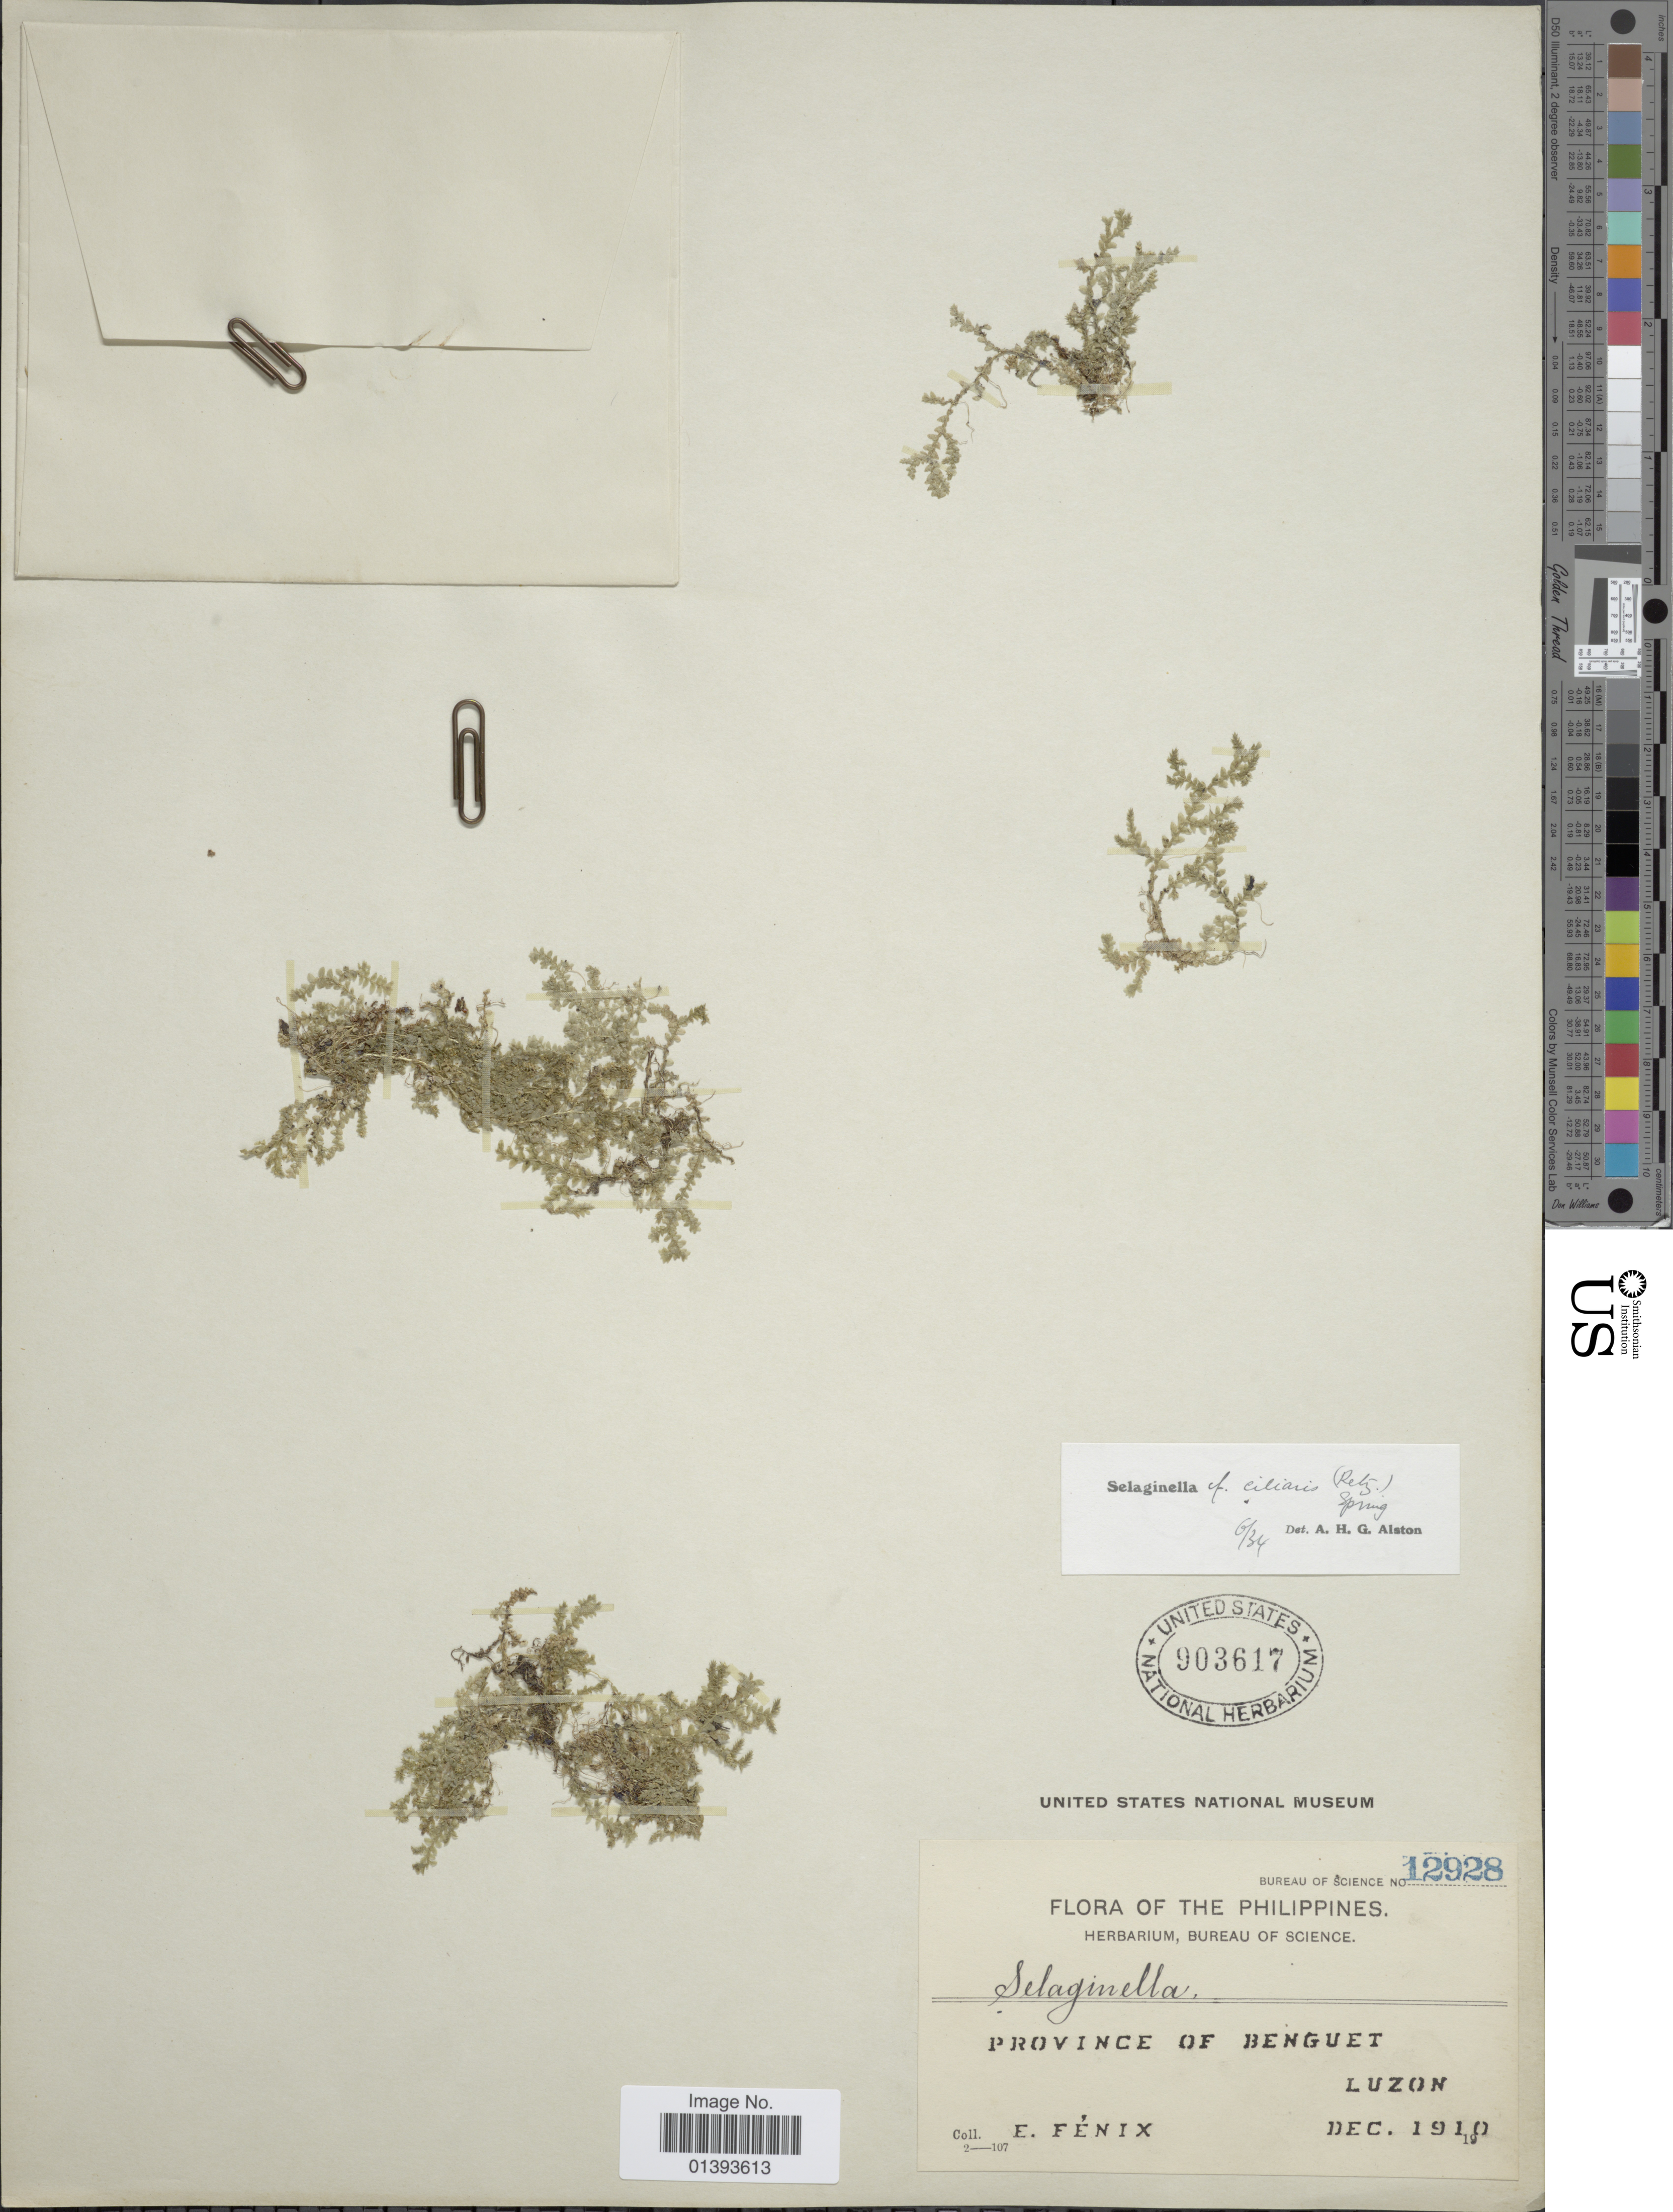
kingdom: Plantae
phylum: Tracheophyta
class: Lycopodiopsida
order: Selaginellales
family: Selaginellaceae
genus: Selaginella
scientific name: Selaginella ciliaris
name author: (Retz.) Spring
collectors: E. Fenix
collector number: Bureau of Science 12928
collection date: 1910-12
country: Philippines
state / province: Central Luzon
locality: Province of Benguet, Luzon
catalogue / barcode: US 903617